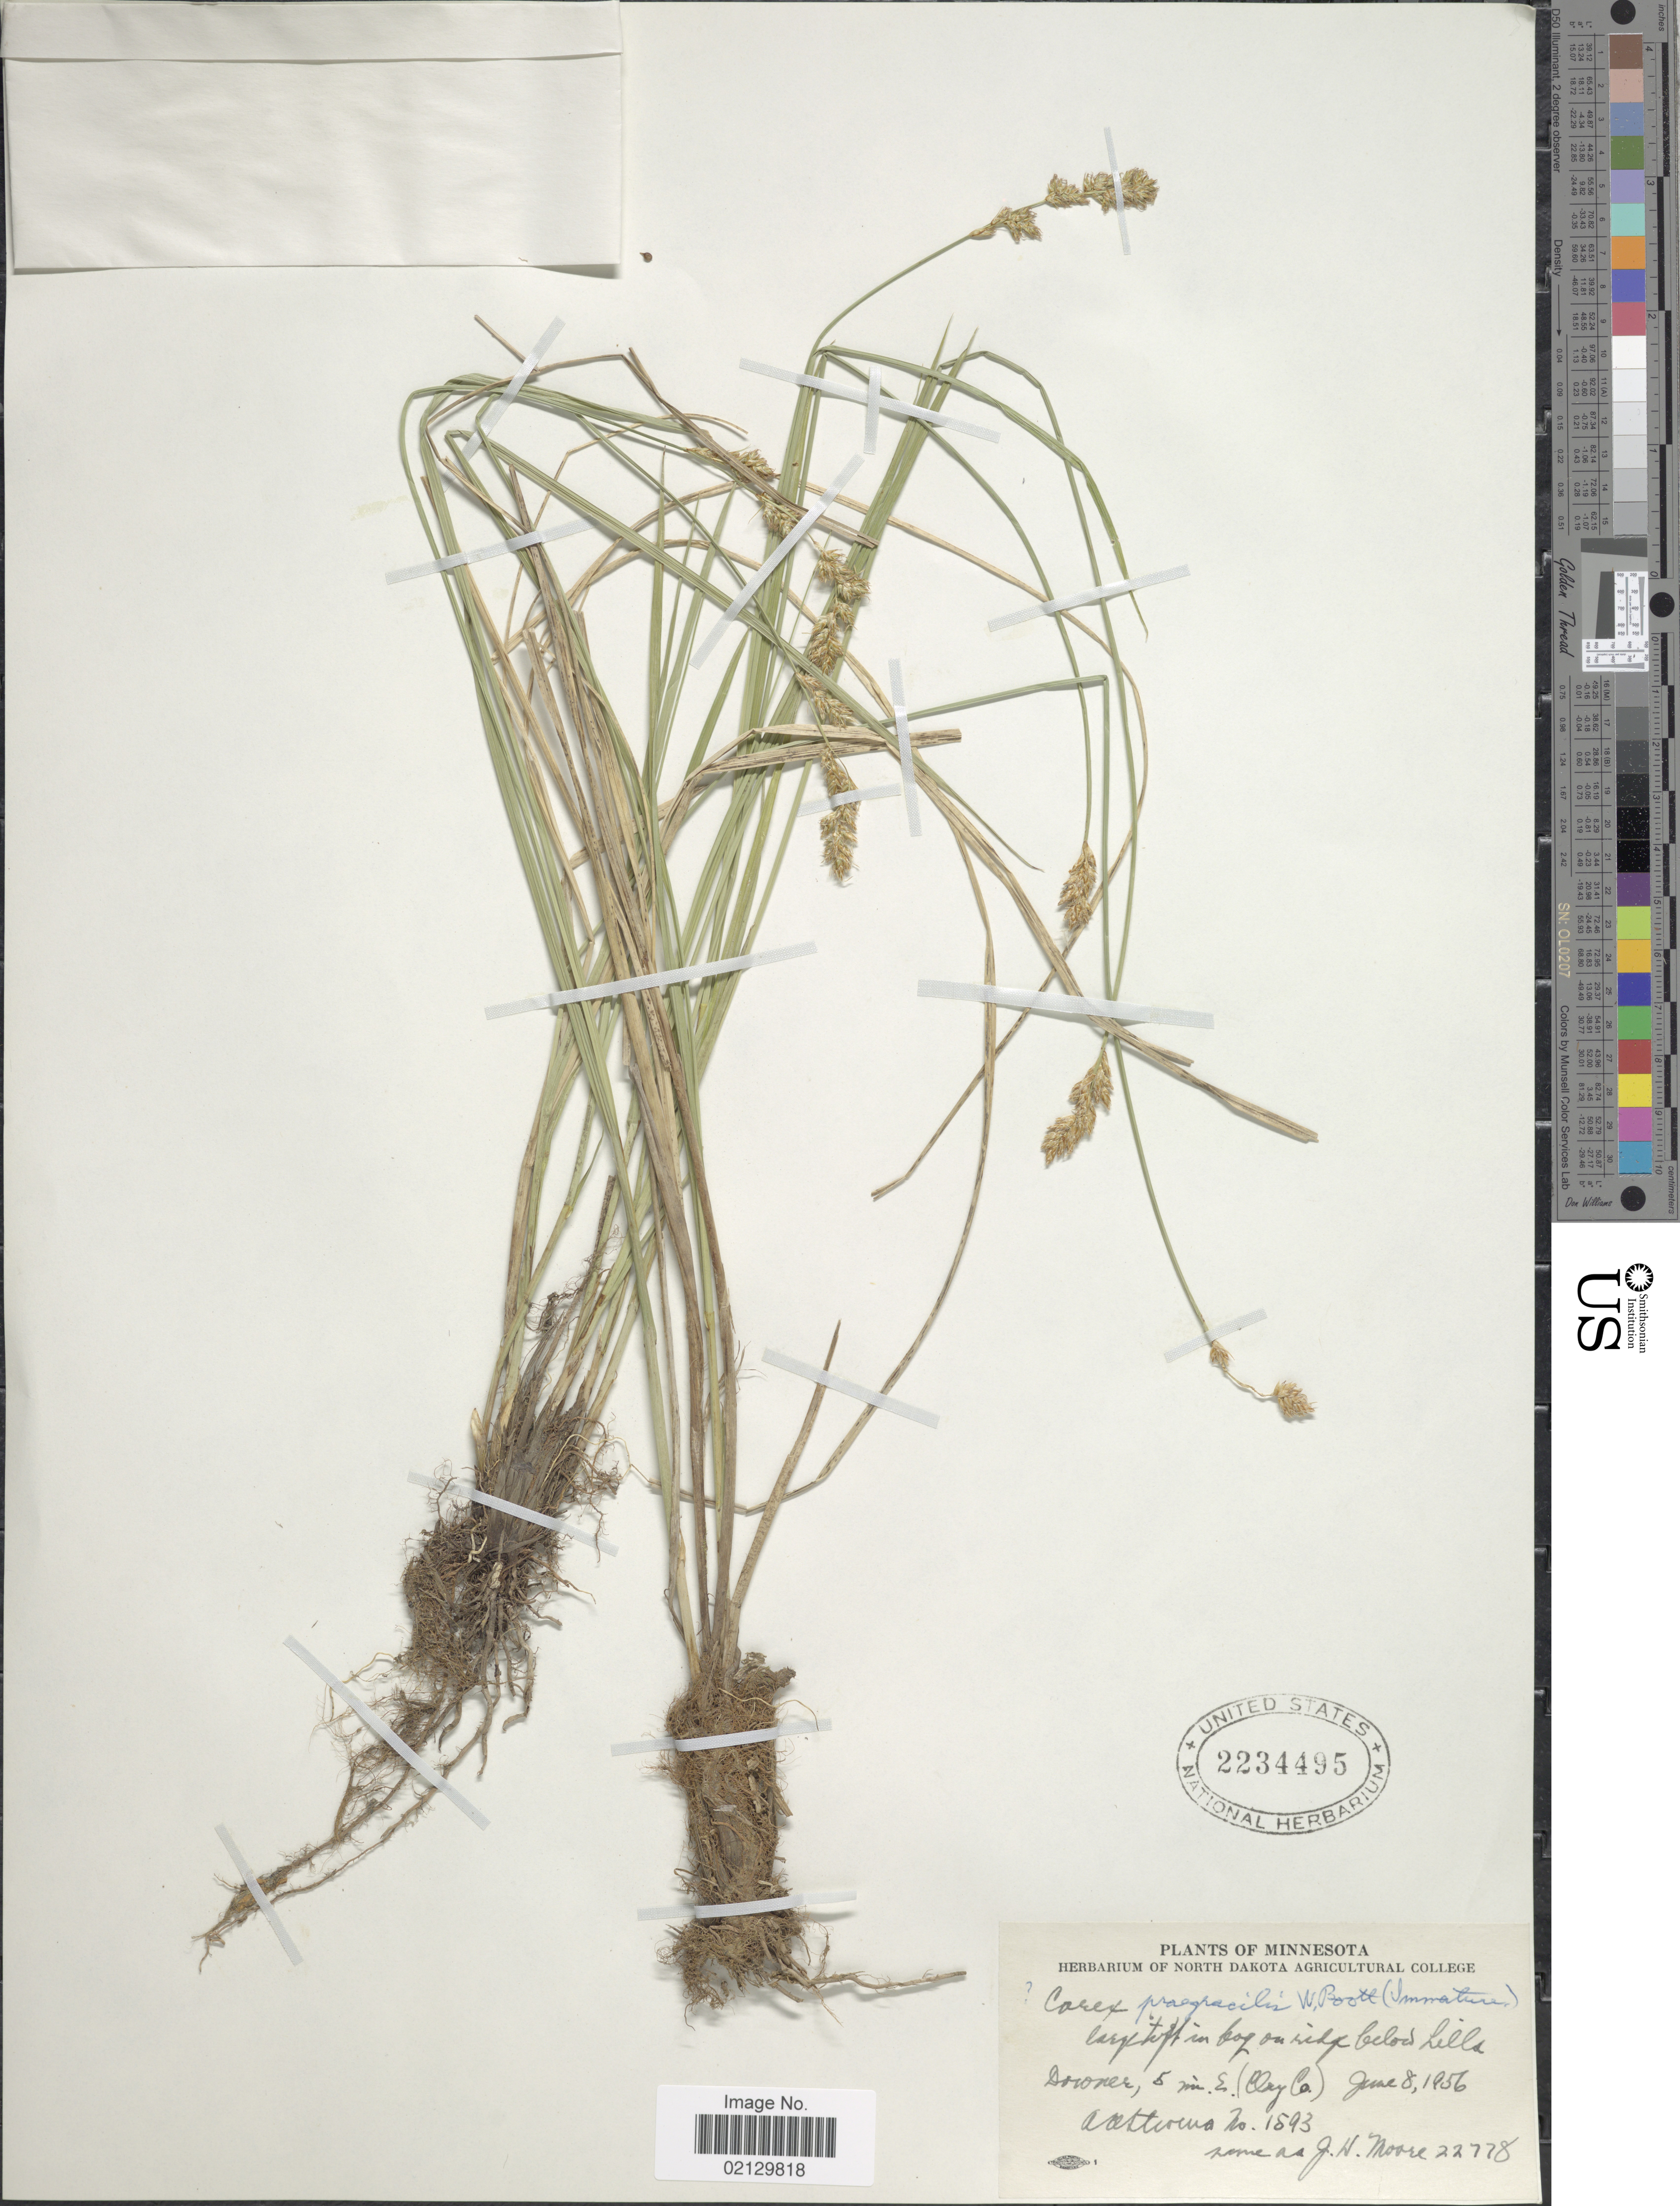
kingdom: Plantae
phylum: Tracheophyta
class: Liliopsida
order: Poales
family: Cyperaceae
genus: Carex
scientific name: Carex praegracilis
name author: W. Boott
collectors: O. A. Stevens & J. W. Moore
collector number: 1893/22778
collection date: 1956-06-08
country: United States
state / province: Minnesota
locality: Minnesota, Woner, 5 mi. E. (Clay Co.)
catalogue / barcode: US 2234495